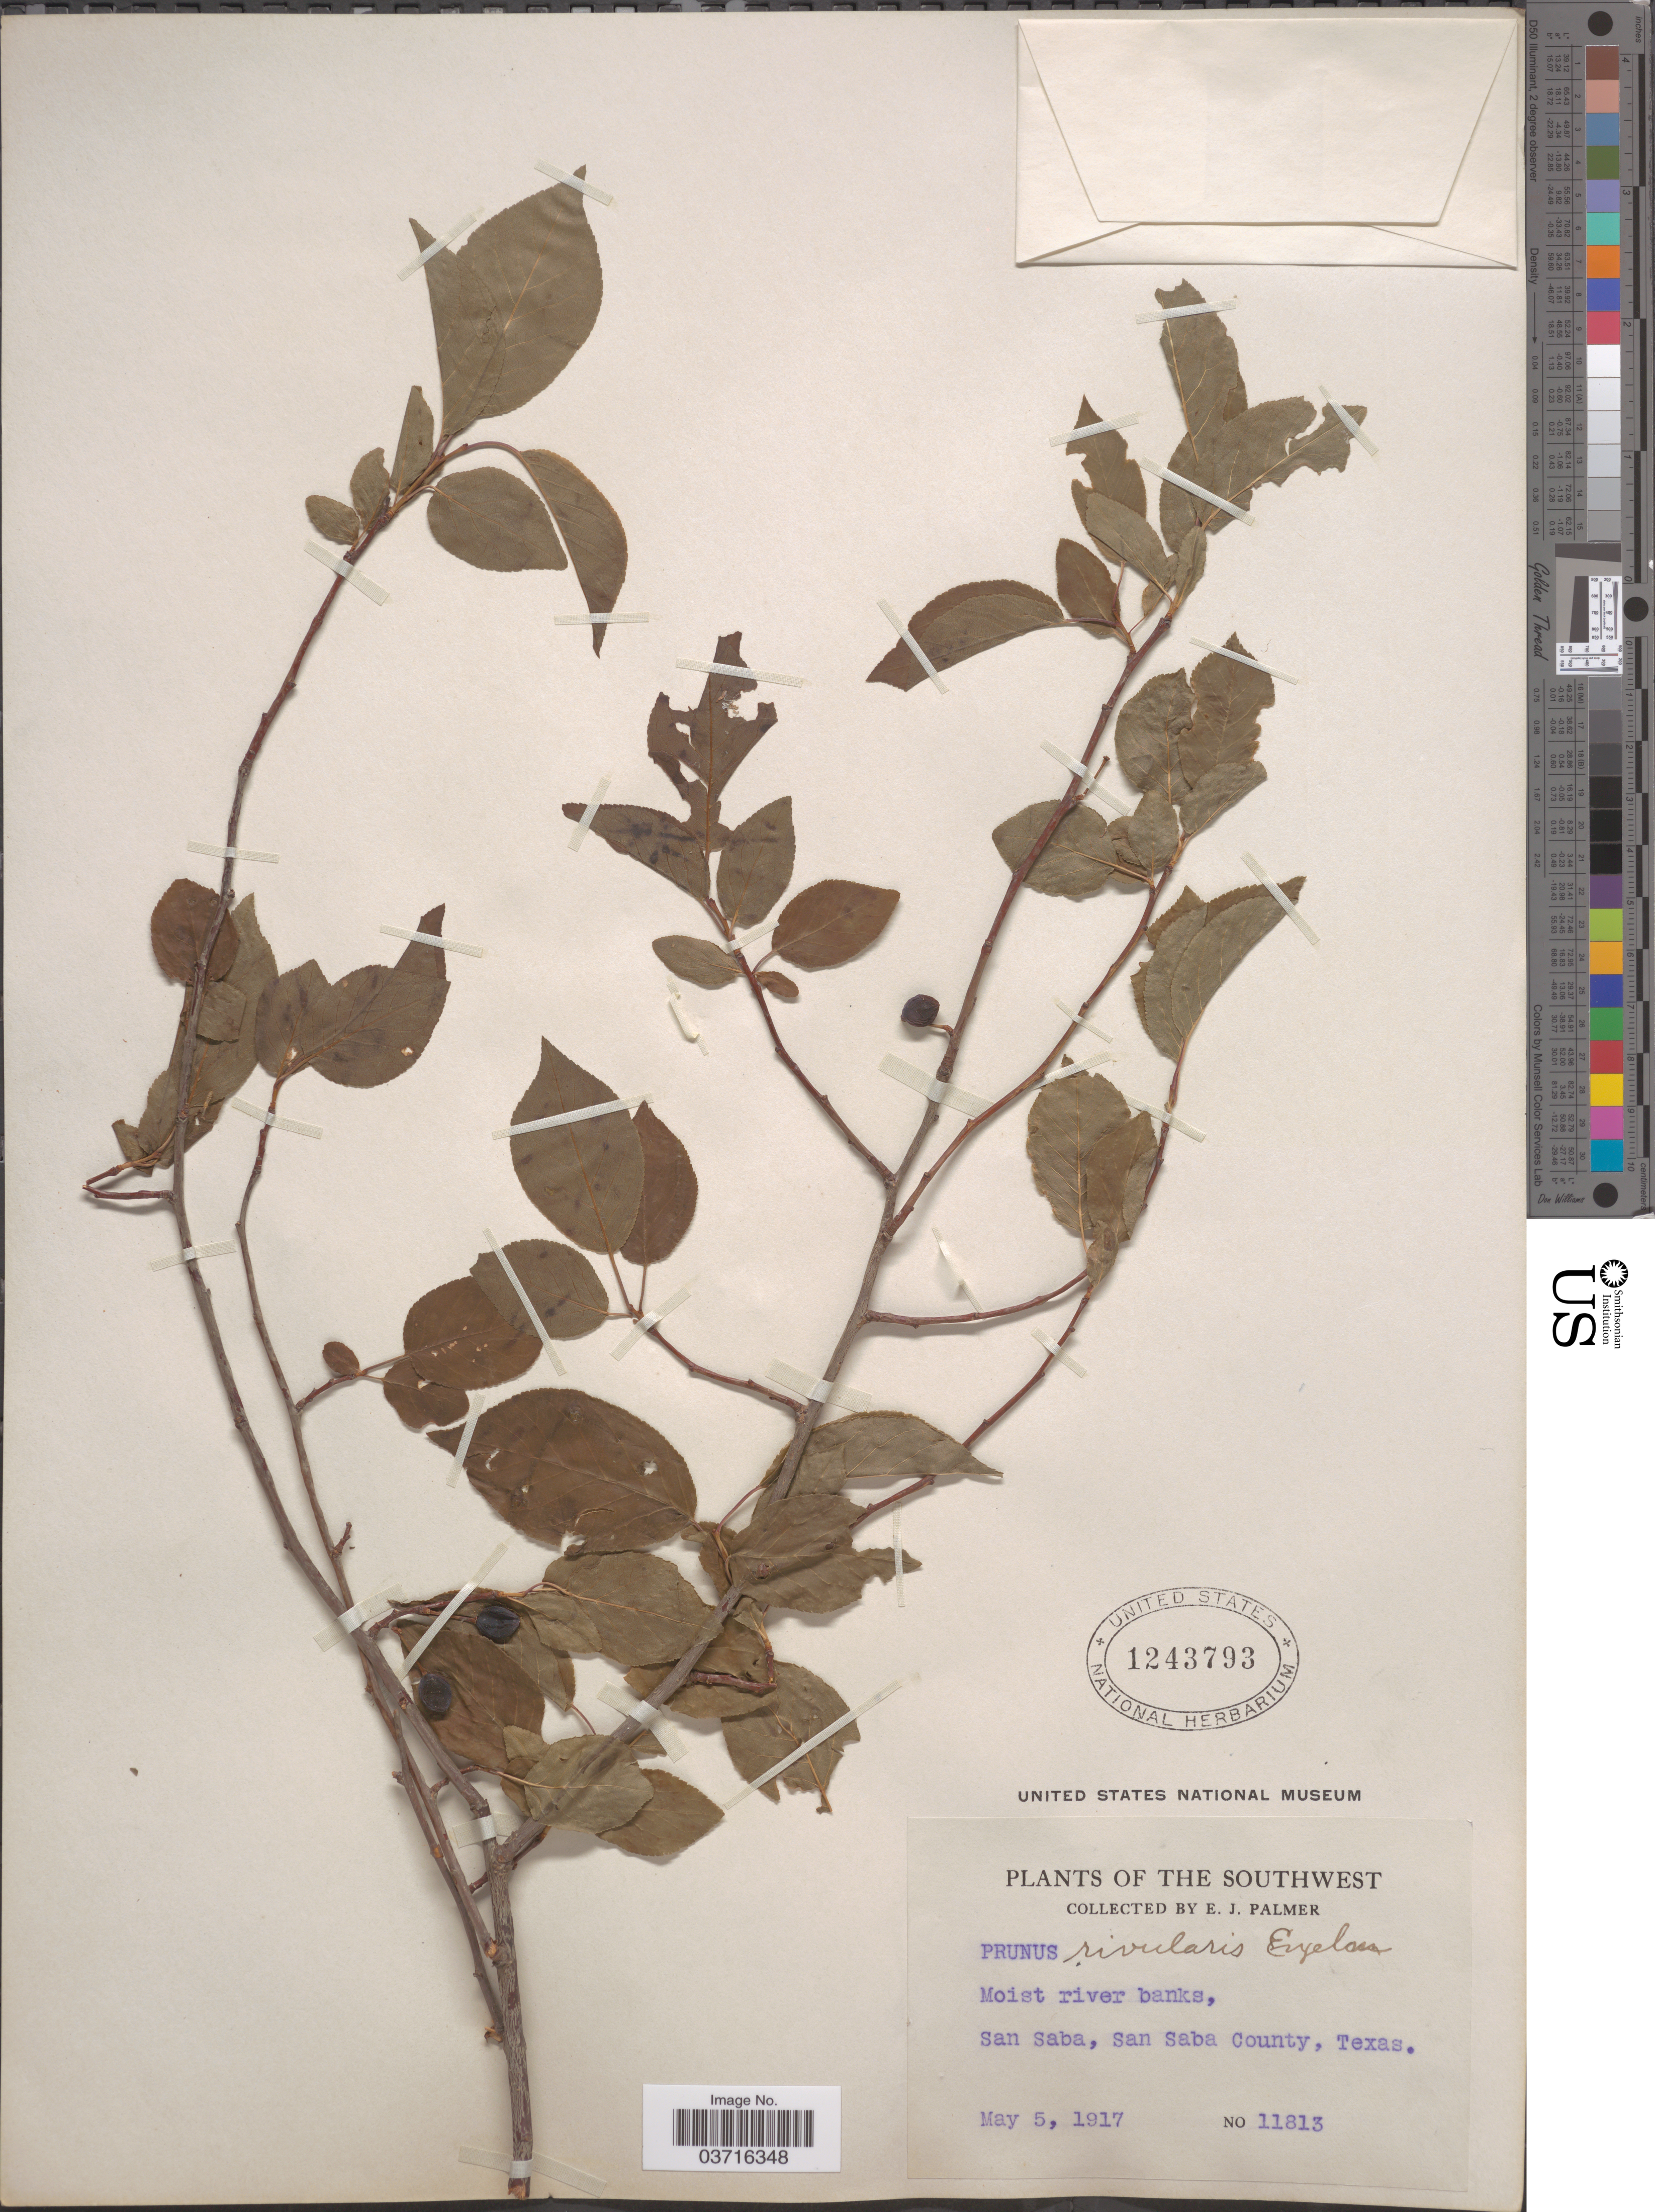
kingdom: Plantae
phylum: Tracheophyta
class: Magnoliopsida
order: Rosales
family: Rosaceae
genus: Prunus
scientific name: Prunus rivularis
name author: Scheele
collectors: E. J. Palmer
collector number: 11813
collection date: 1917-05-05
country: United States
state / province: Texas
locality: The Southwest. San Saba, San Saba County.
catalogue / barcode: US 1243793